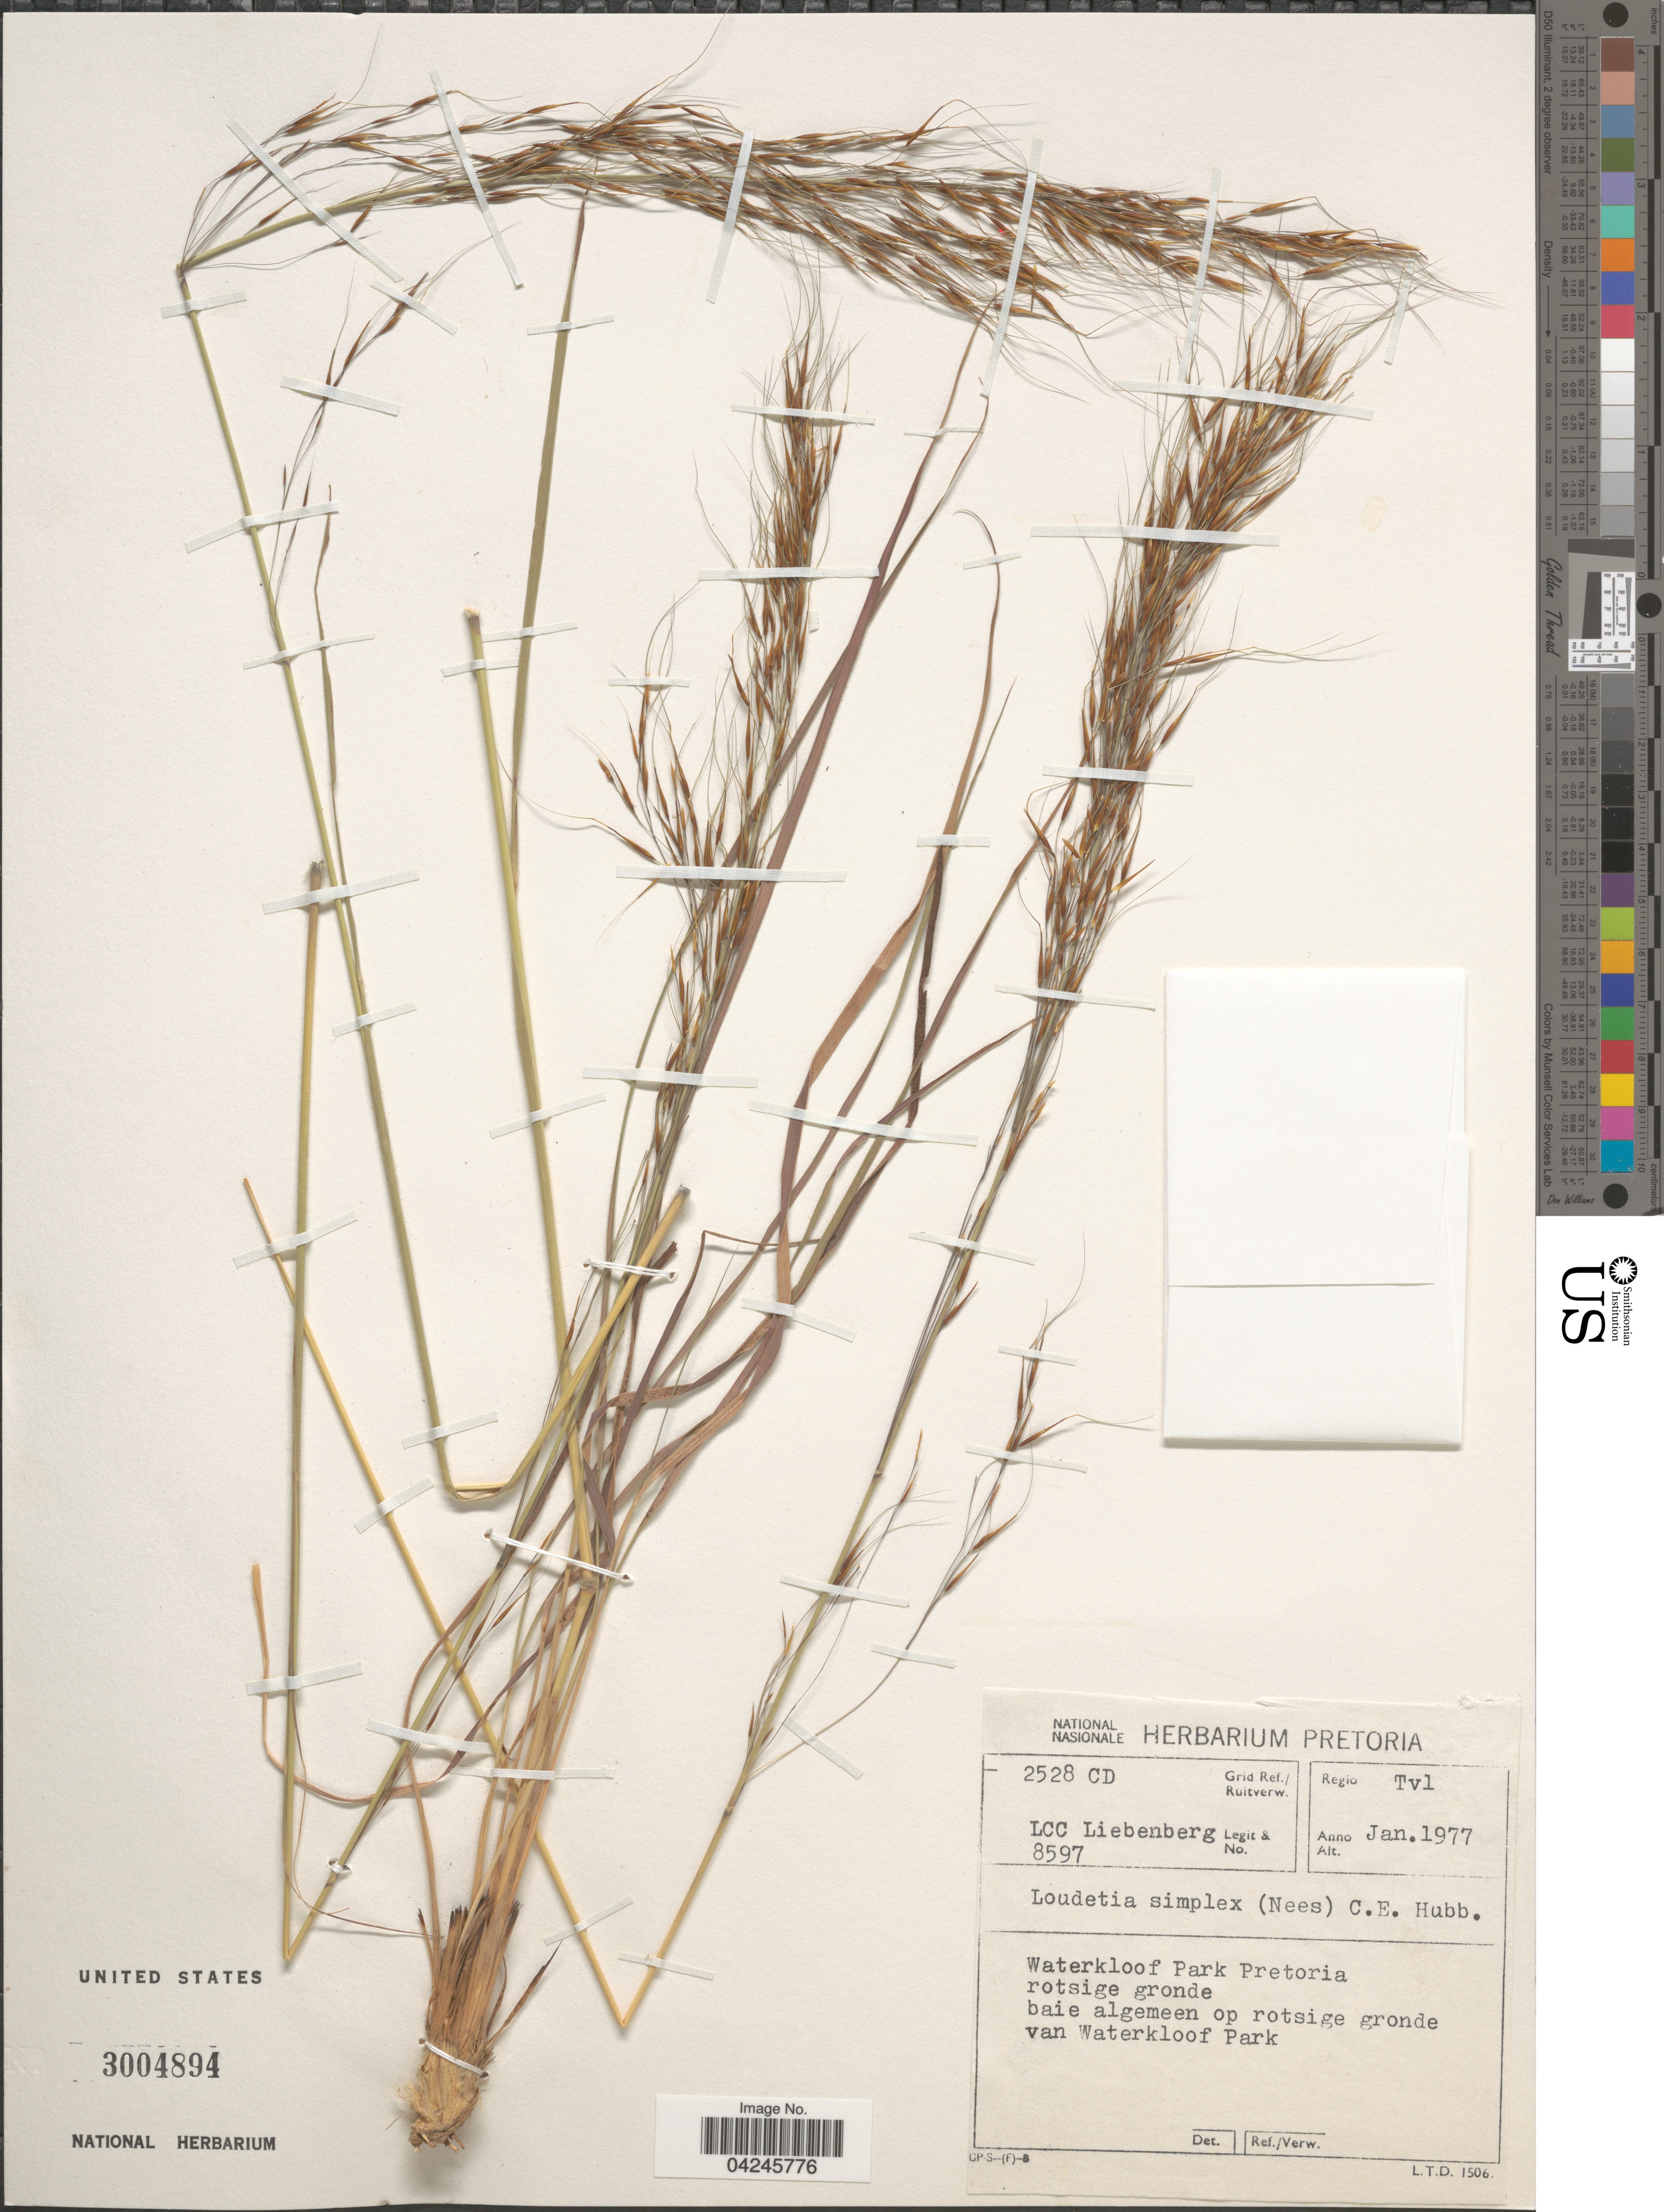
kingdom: Plantae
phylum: Tracheophyta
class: Liliopsida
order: Poales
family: Poaceae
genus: Loudetia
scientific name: Loudetia simplex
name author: (Nees) C.E. Hubb.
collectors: L. Liebenberg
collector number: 8597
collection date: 1977-01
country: South Africa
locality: Grid Ref./ Ruitverw. 2528 CD. Regio Tvl. Waterkloof Park Pretoria rotsige gronde. Baie algemeen op rotsige gronde van Waterkloof Park.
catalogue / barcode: US 3004894